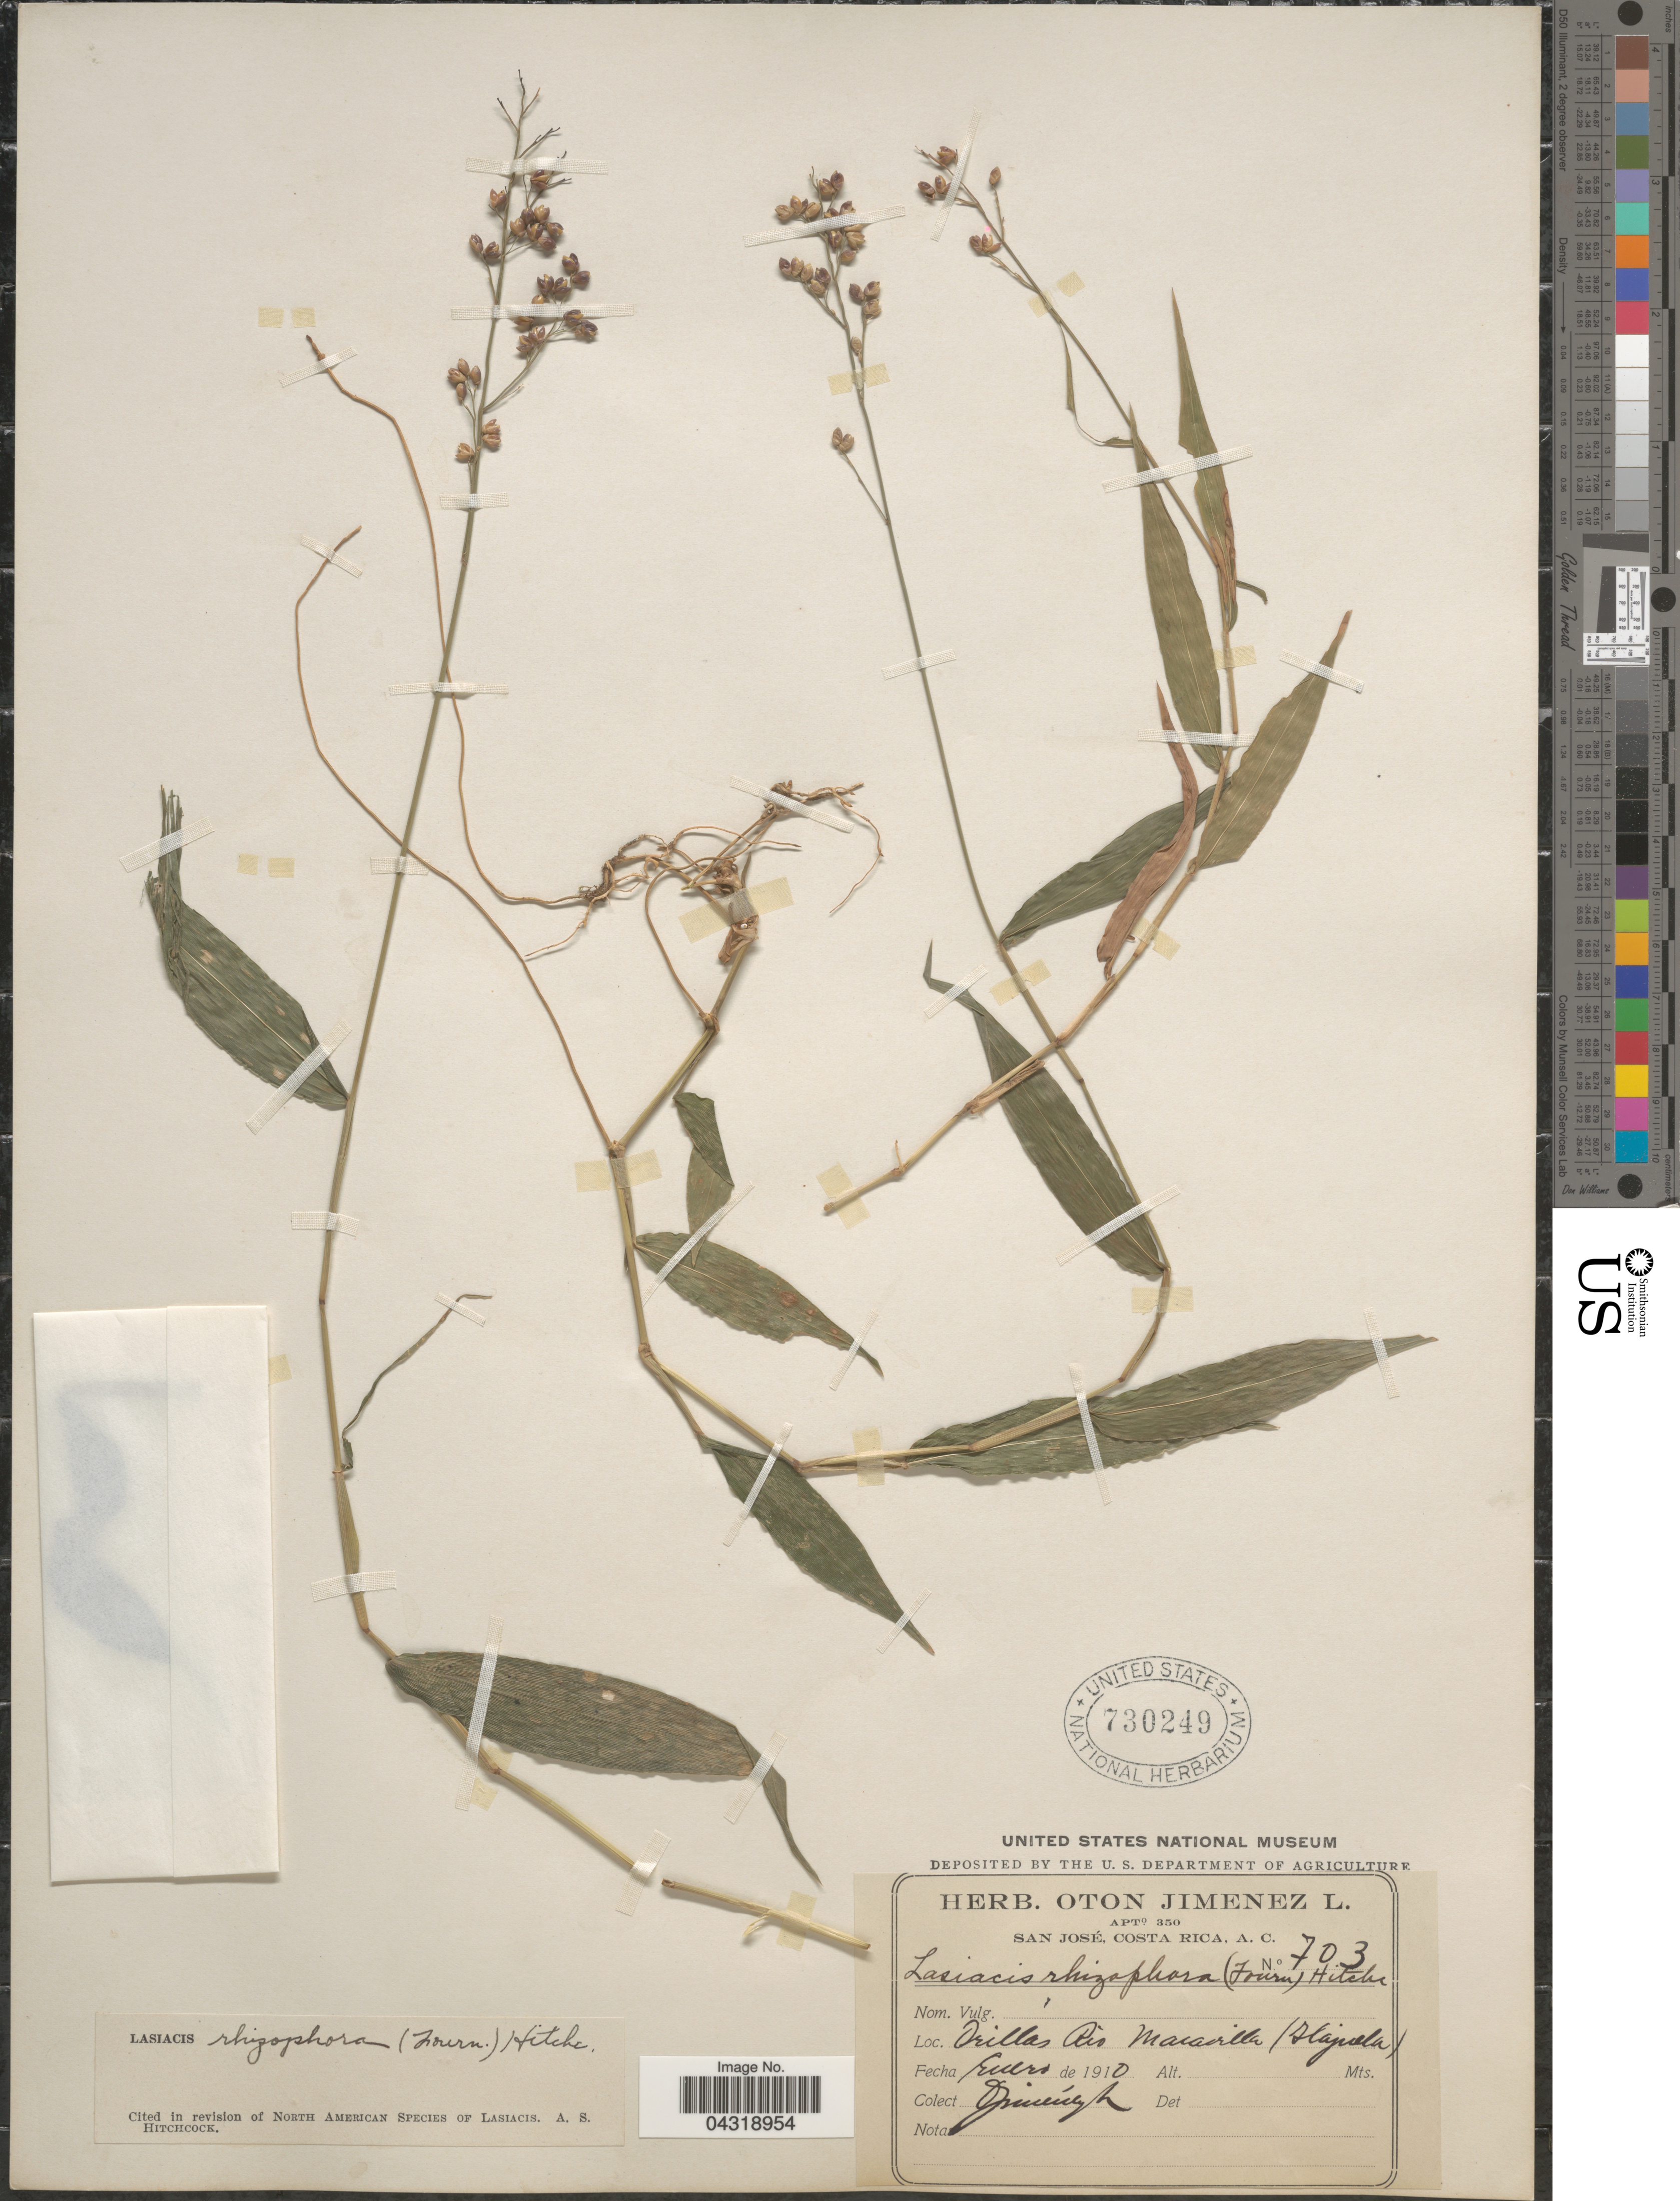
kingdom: Plantae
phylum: Tracheophyta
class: Liliopsida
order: Poales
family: Poaceae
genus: Lasiacis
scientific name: Lasiacis rhizophora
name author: (E. Fourn.) Hitchc.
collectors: O. Jiménez L.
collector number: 703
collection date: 1910-01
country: Costa Rica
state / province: Alajuela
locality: Orillas Rio Maravilla.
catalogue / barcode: US 730249